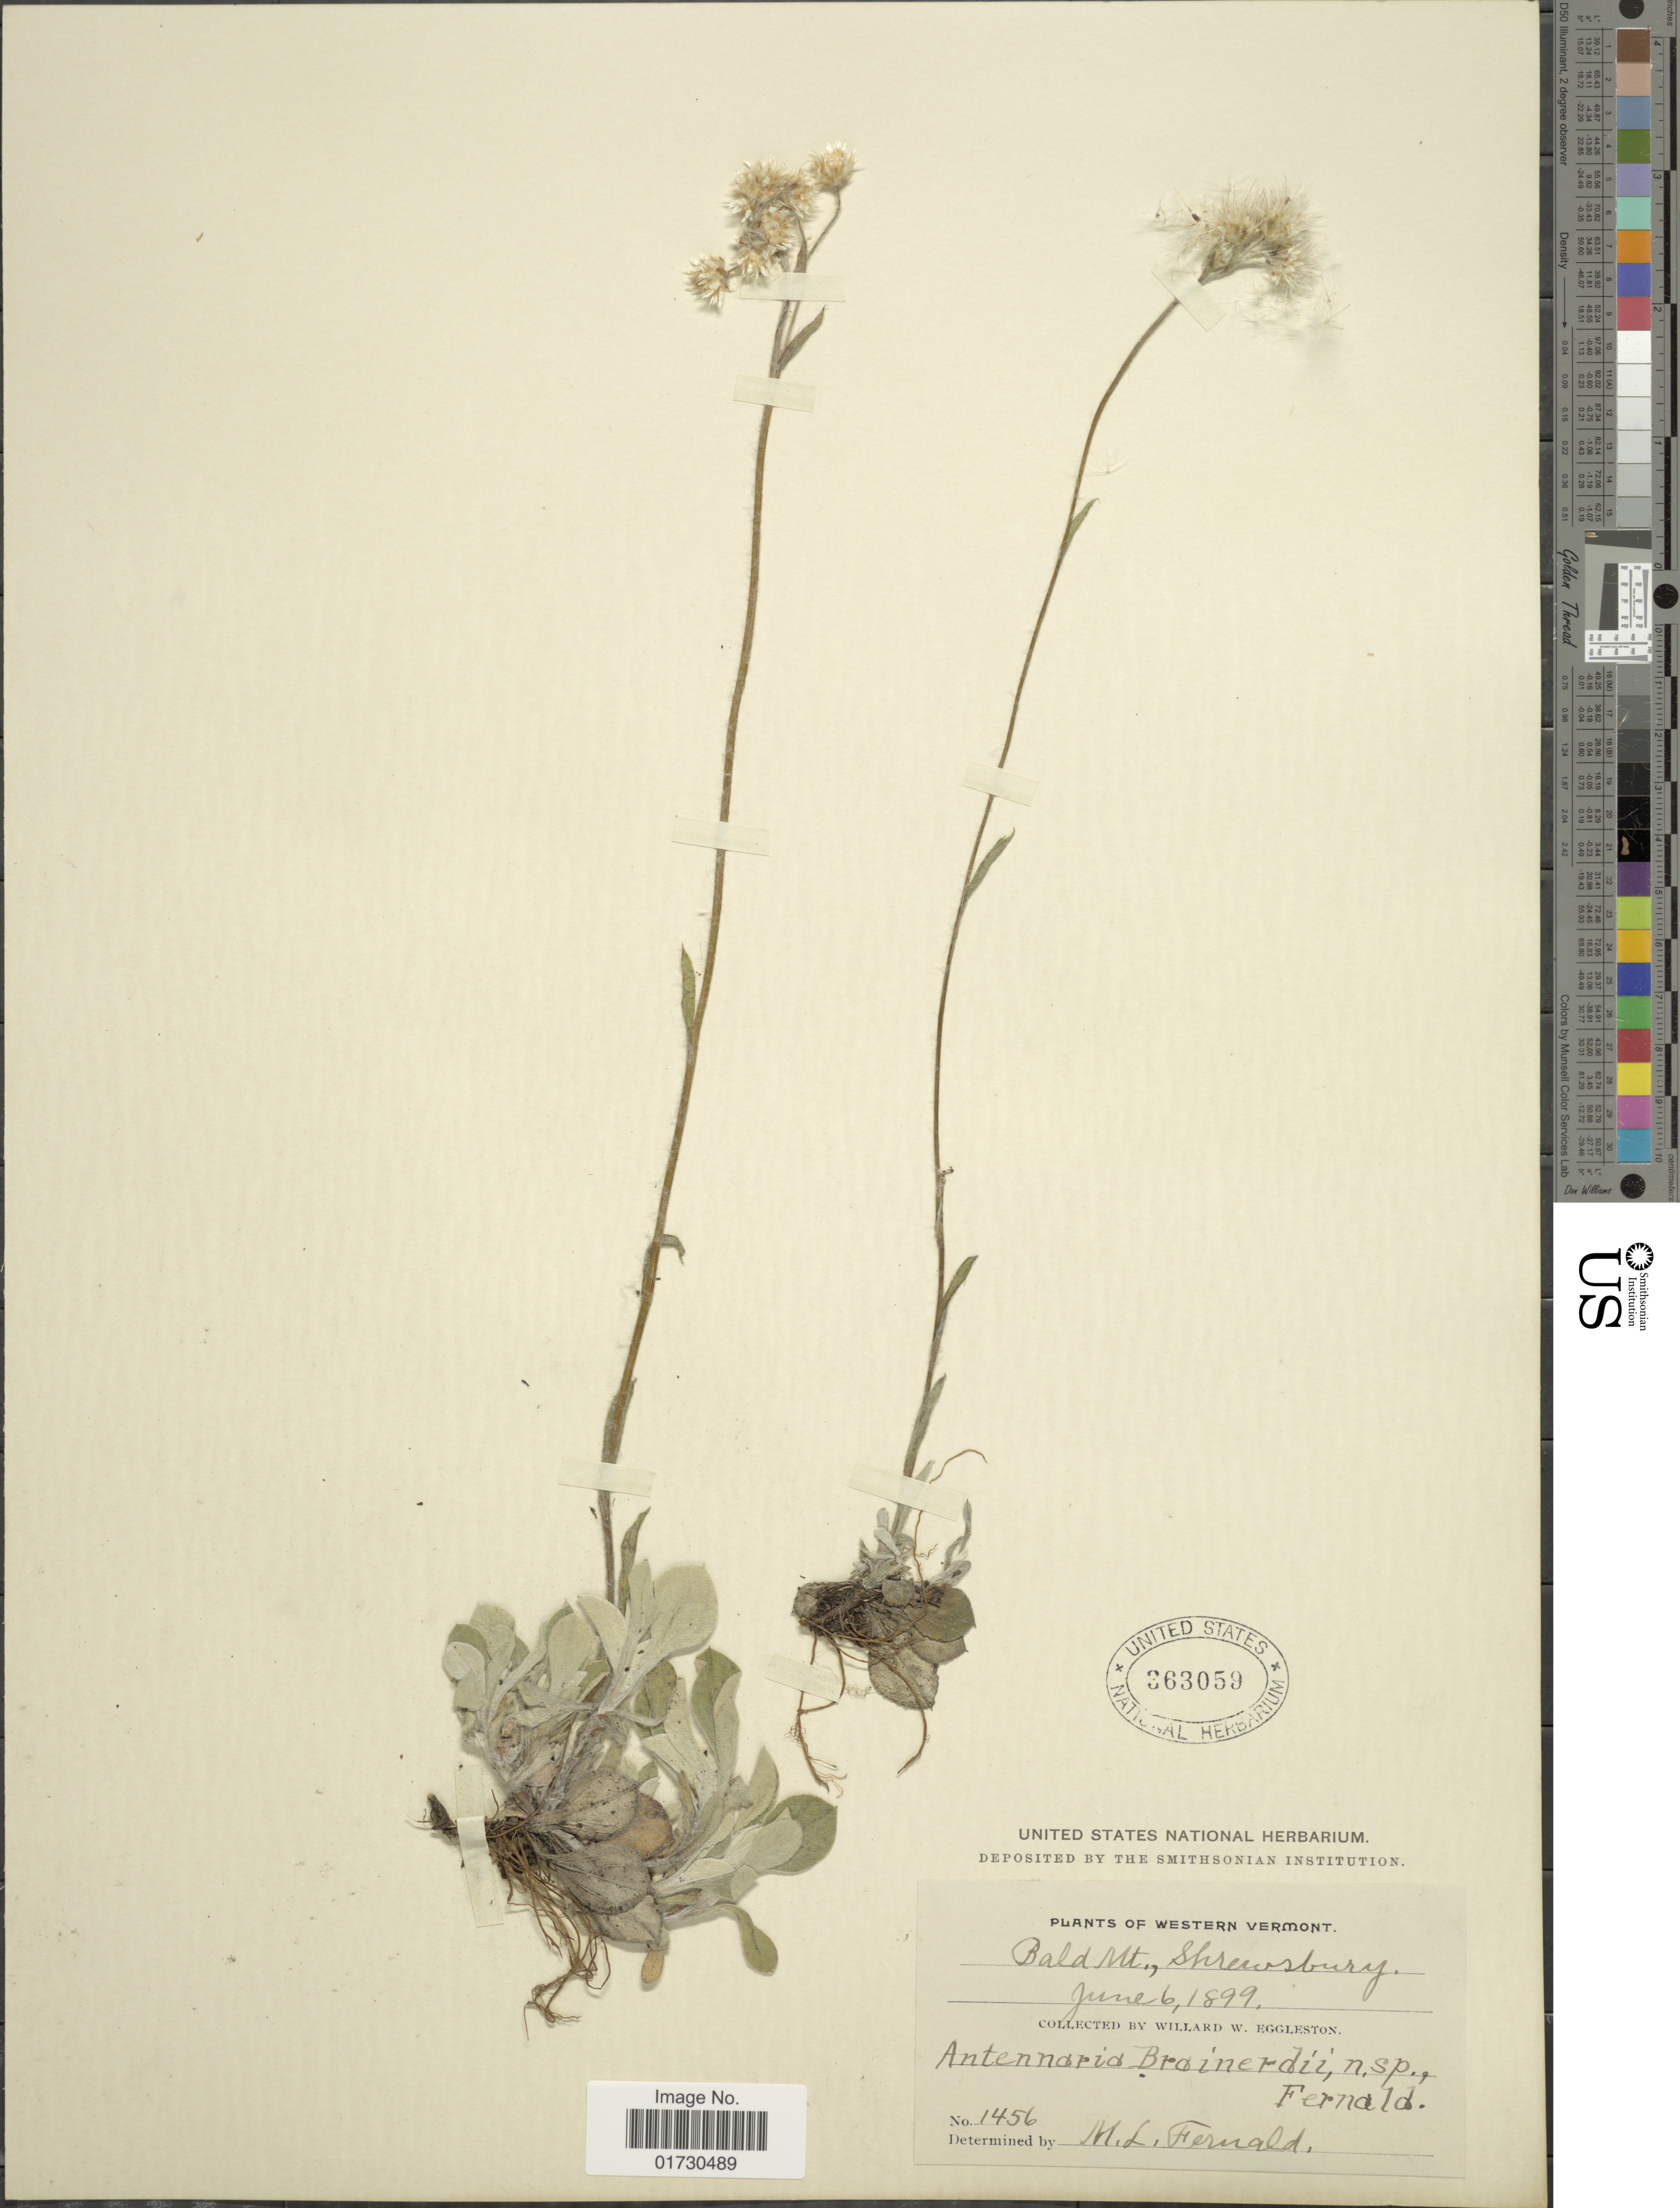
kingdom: Plantae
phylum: Tracheophyta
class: Magnoliopsida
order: Asterales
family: Asteraceae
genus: Antennaria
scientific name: Antennaria brainerdii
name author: Fernald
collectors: W. W. Eggleston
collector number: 1456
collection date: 1899-06-06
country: United States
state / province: Vermont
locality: Western Vermont, Bald Mt., Shrewsbury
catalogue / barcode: US 363059